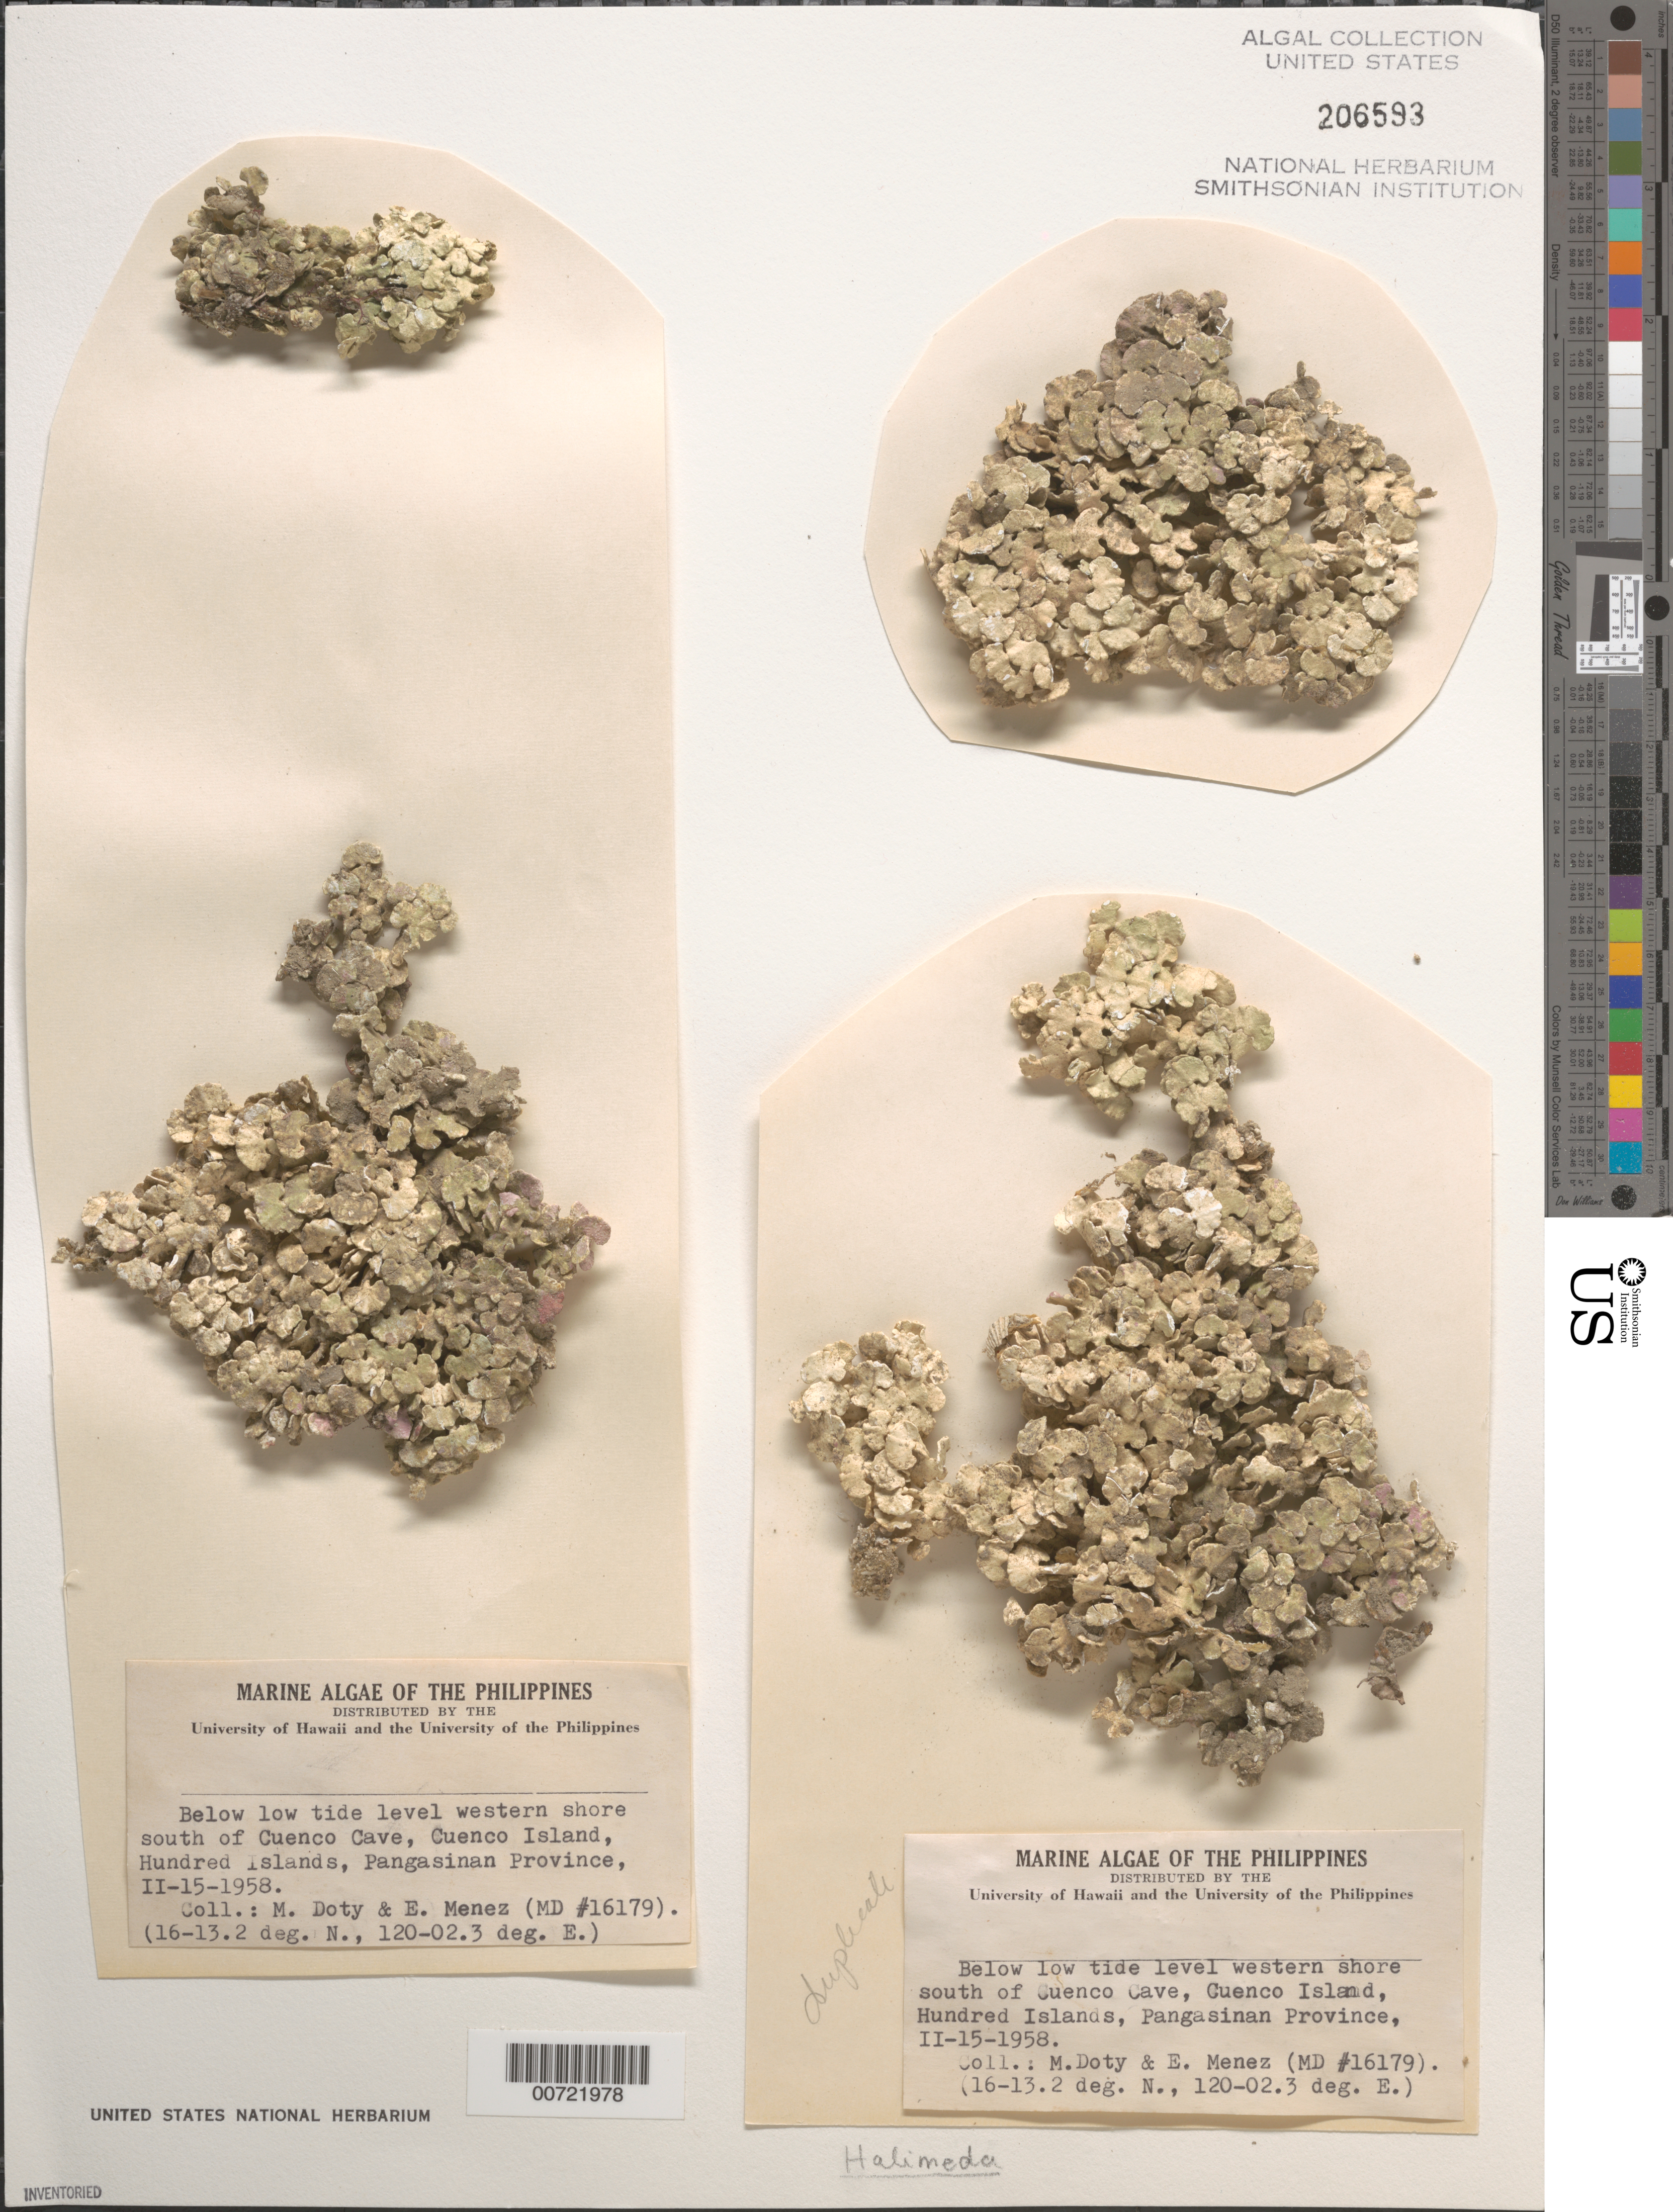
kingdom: Plantae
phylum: Chlorophyta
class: Ulvophyceae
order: Bryopsidales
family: Halimedaceae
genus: Halimeda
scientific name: Halimeda sp.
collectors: M. S. Doty & Meñez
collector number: MSD 16179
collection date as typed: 15 Feb 1958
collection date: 1958-02-15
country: Philippines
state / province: Ilocos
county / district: Pangasinan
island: Cuenco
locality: Western shore south of Cuenco Cave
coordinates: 16-13.2 deg. N, 120-02.3 deg. E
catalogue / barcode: US 206593